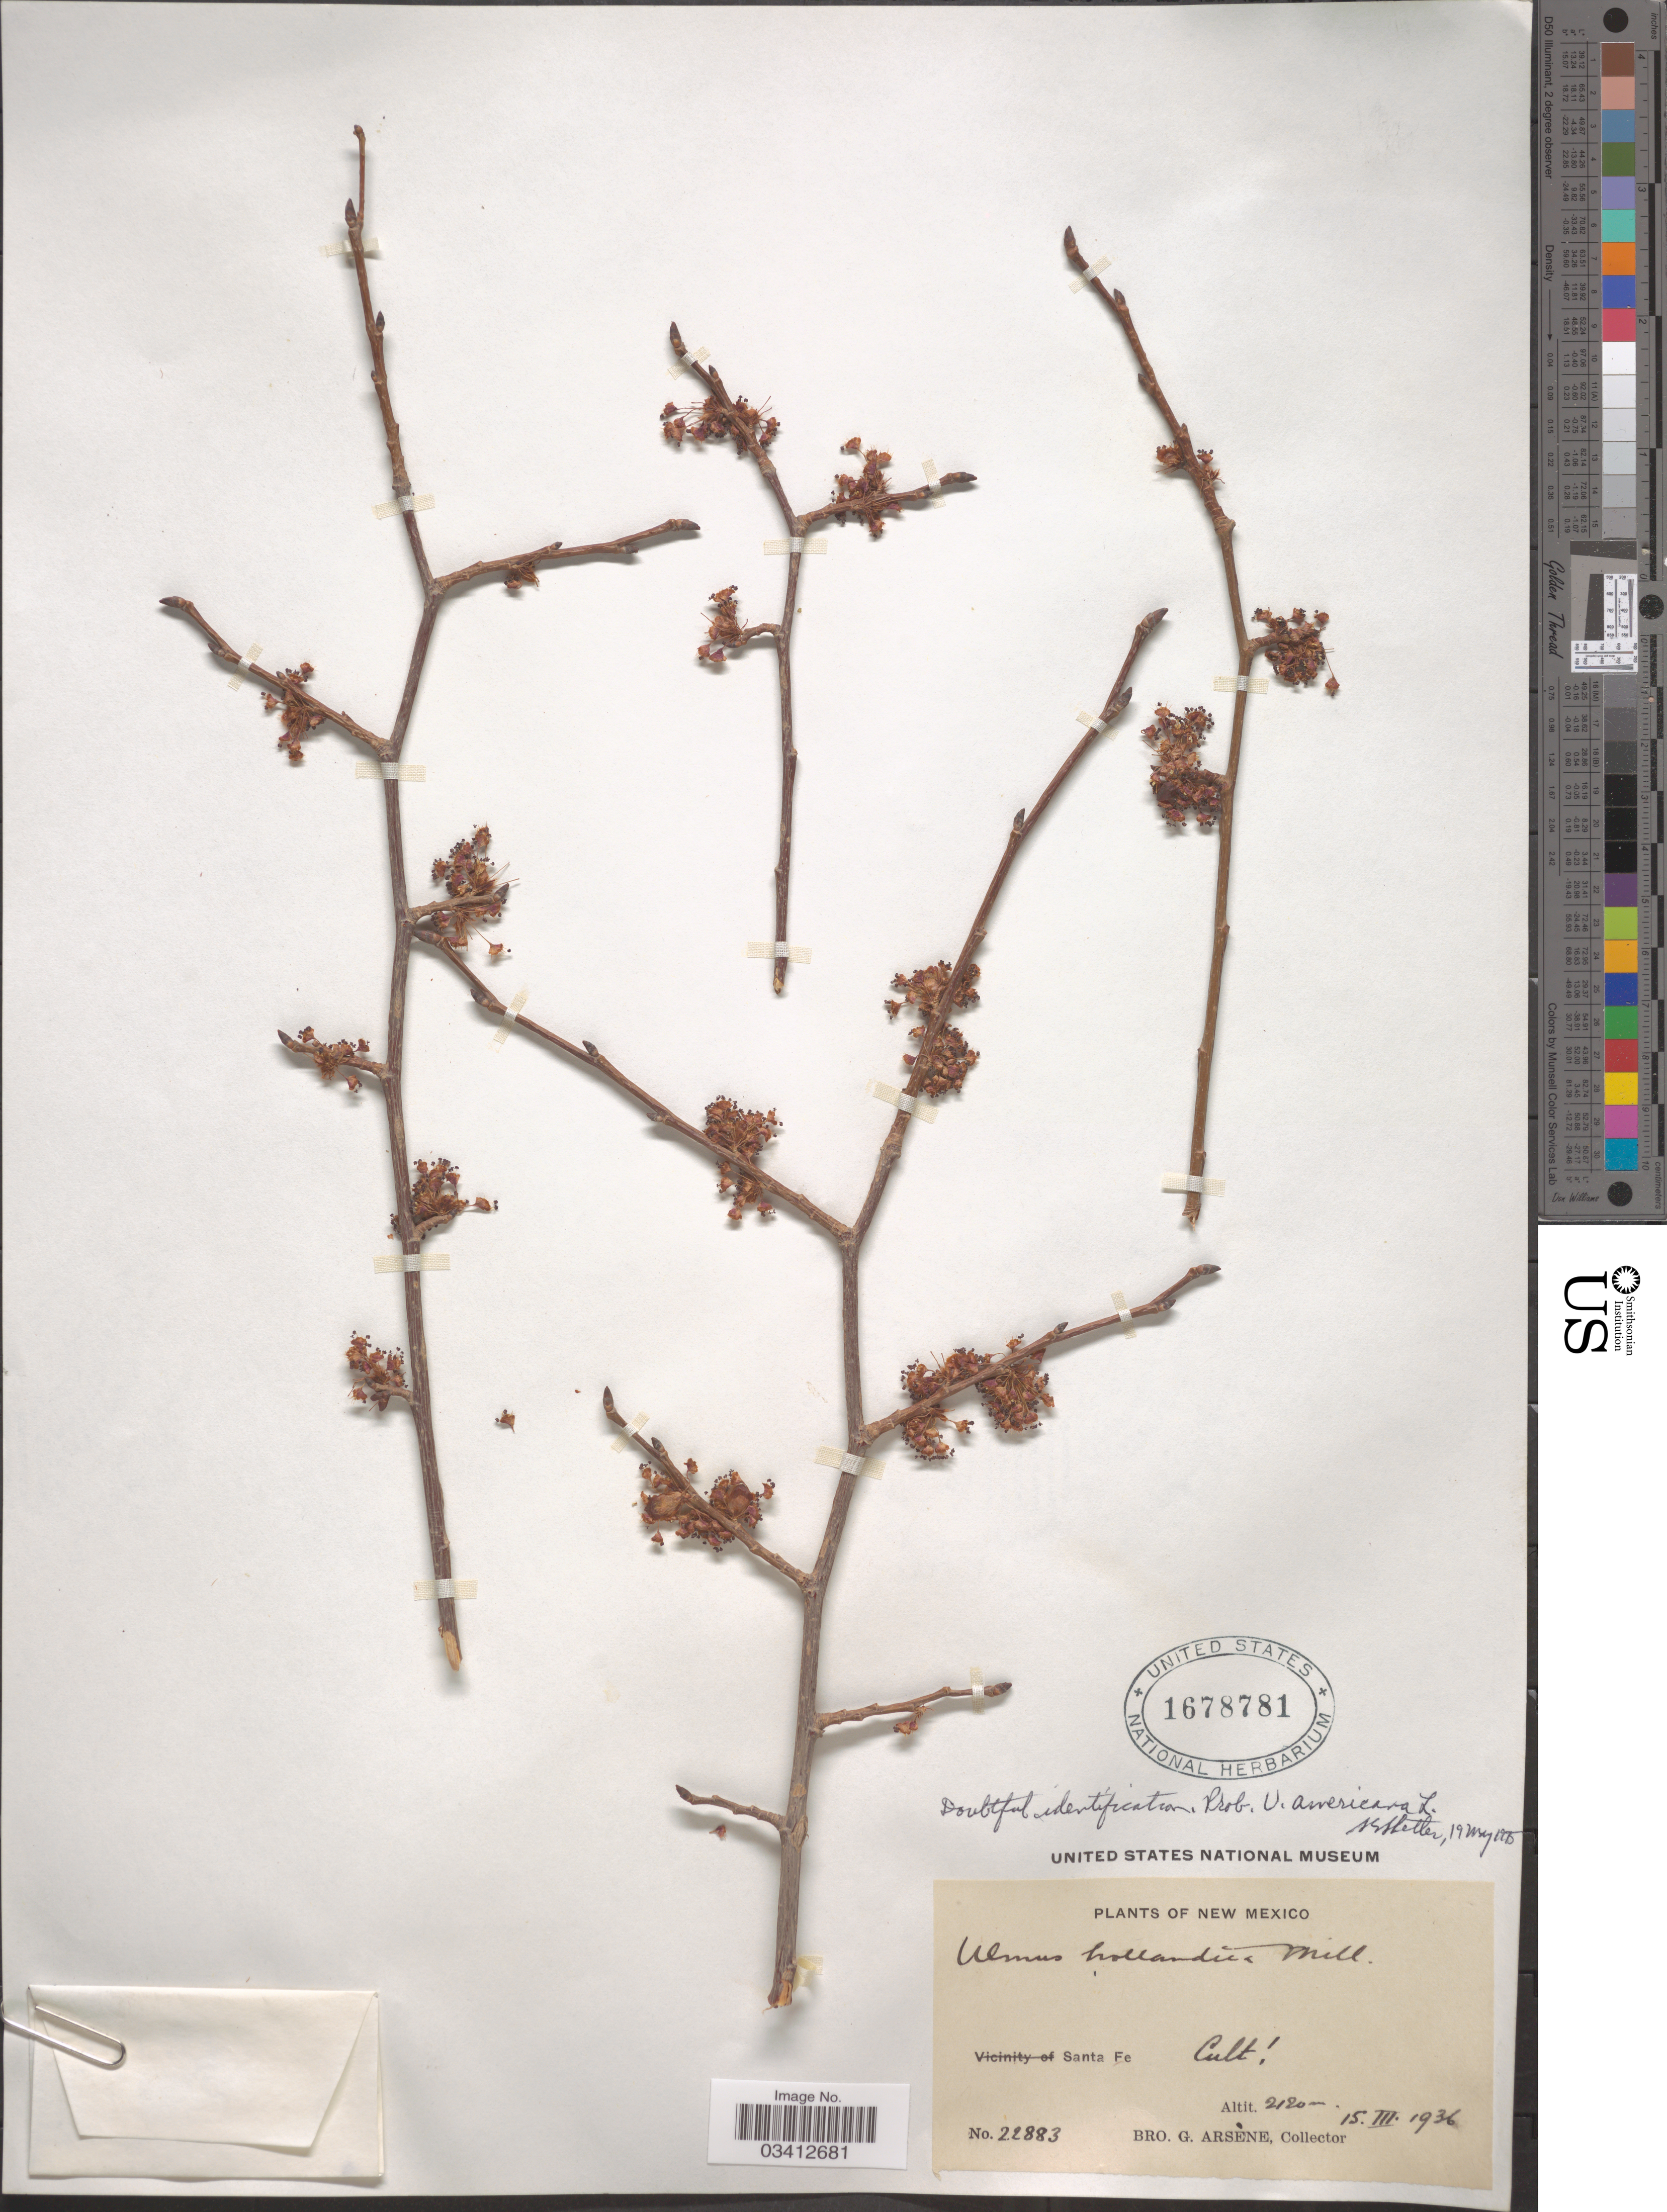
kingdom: Plantae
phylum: Tracheophyta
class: Magnoliopsida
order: Rosales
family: Ulmaceae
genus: Ulmus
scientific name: Ulmus americana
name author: L.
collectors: Bro. G. Arsène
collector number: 22883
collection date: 1936-03-15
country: United States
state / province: New Mexico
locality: Santa Fe.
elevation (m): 2120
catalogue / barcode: US 1678781